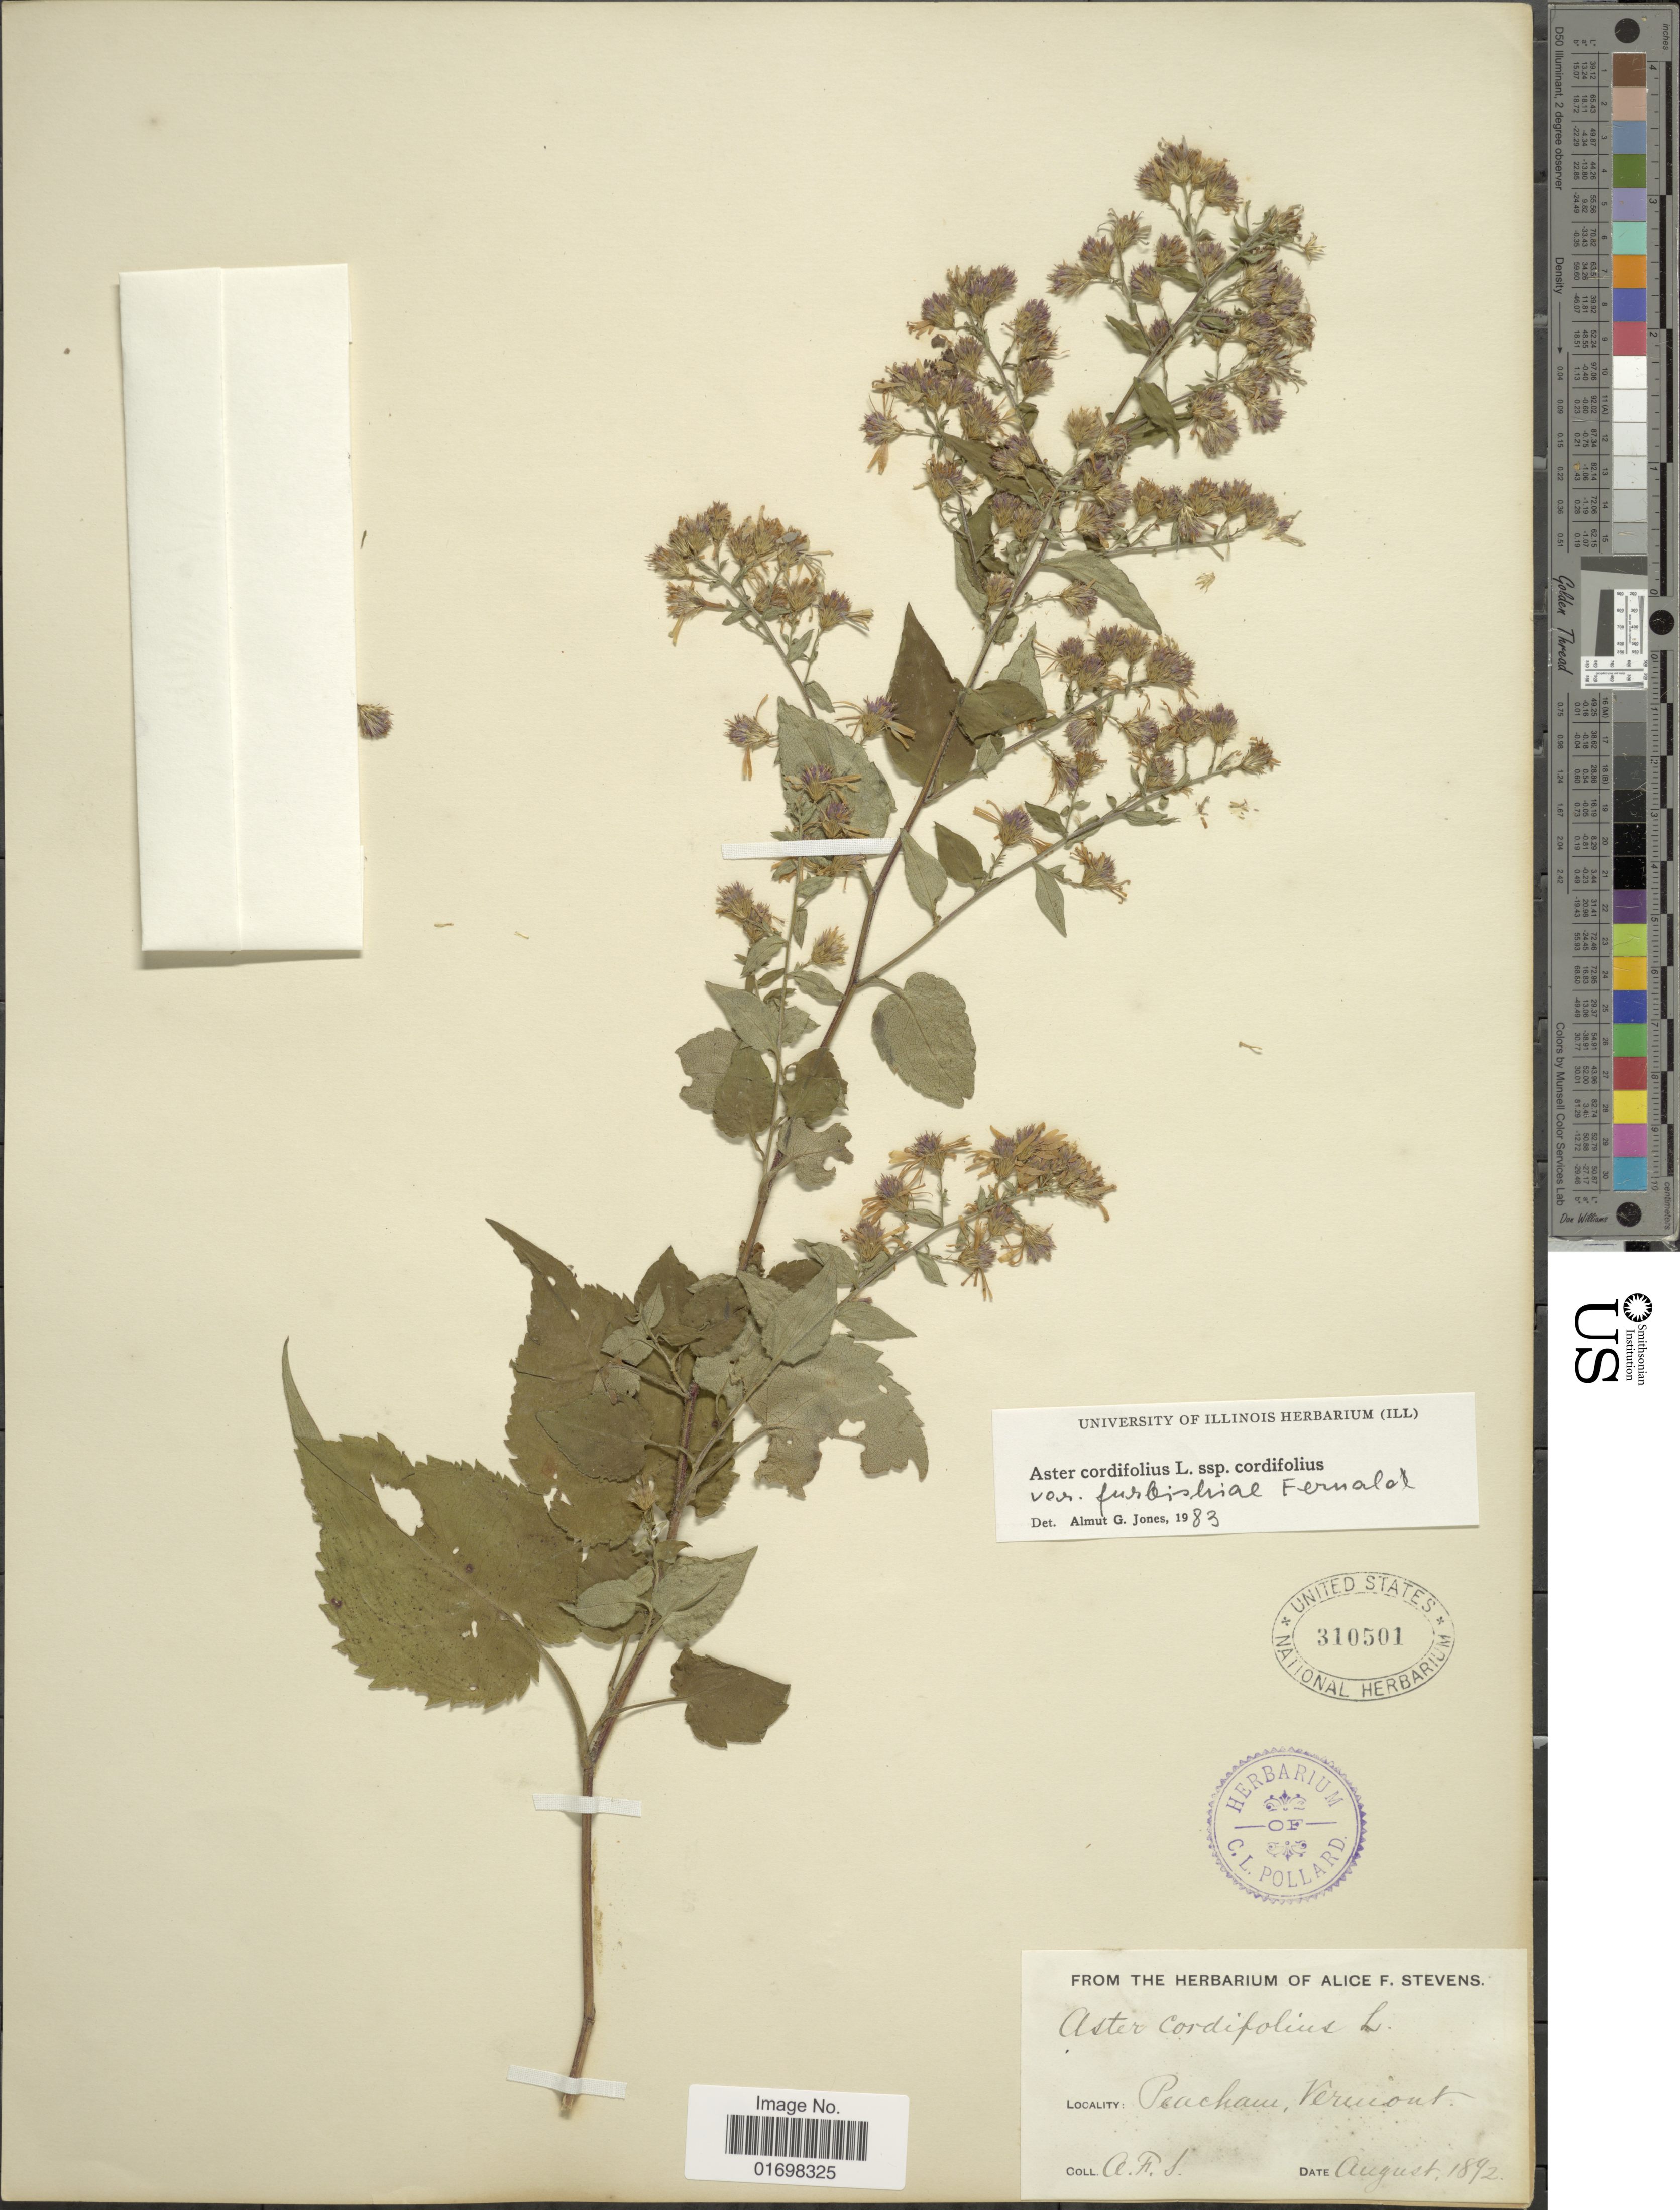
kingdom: Plantae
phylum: Tracheophyta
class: Magnoliopsida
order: Asterales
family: Asteraceae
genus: Symphyotrichum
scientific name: Symphyotrichum cordifolium var. furbishiae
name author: (Fernald) G.L. Nesom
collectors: A. Stevens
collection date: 1892-08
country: United States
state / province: Vermont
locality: Peacham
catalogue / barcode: US 310501